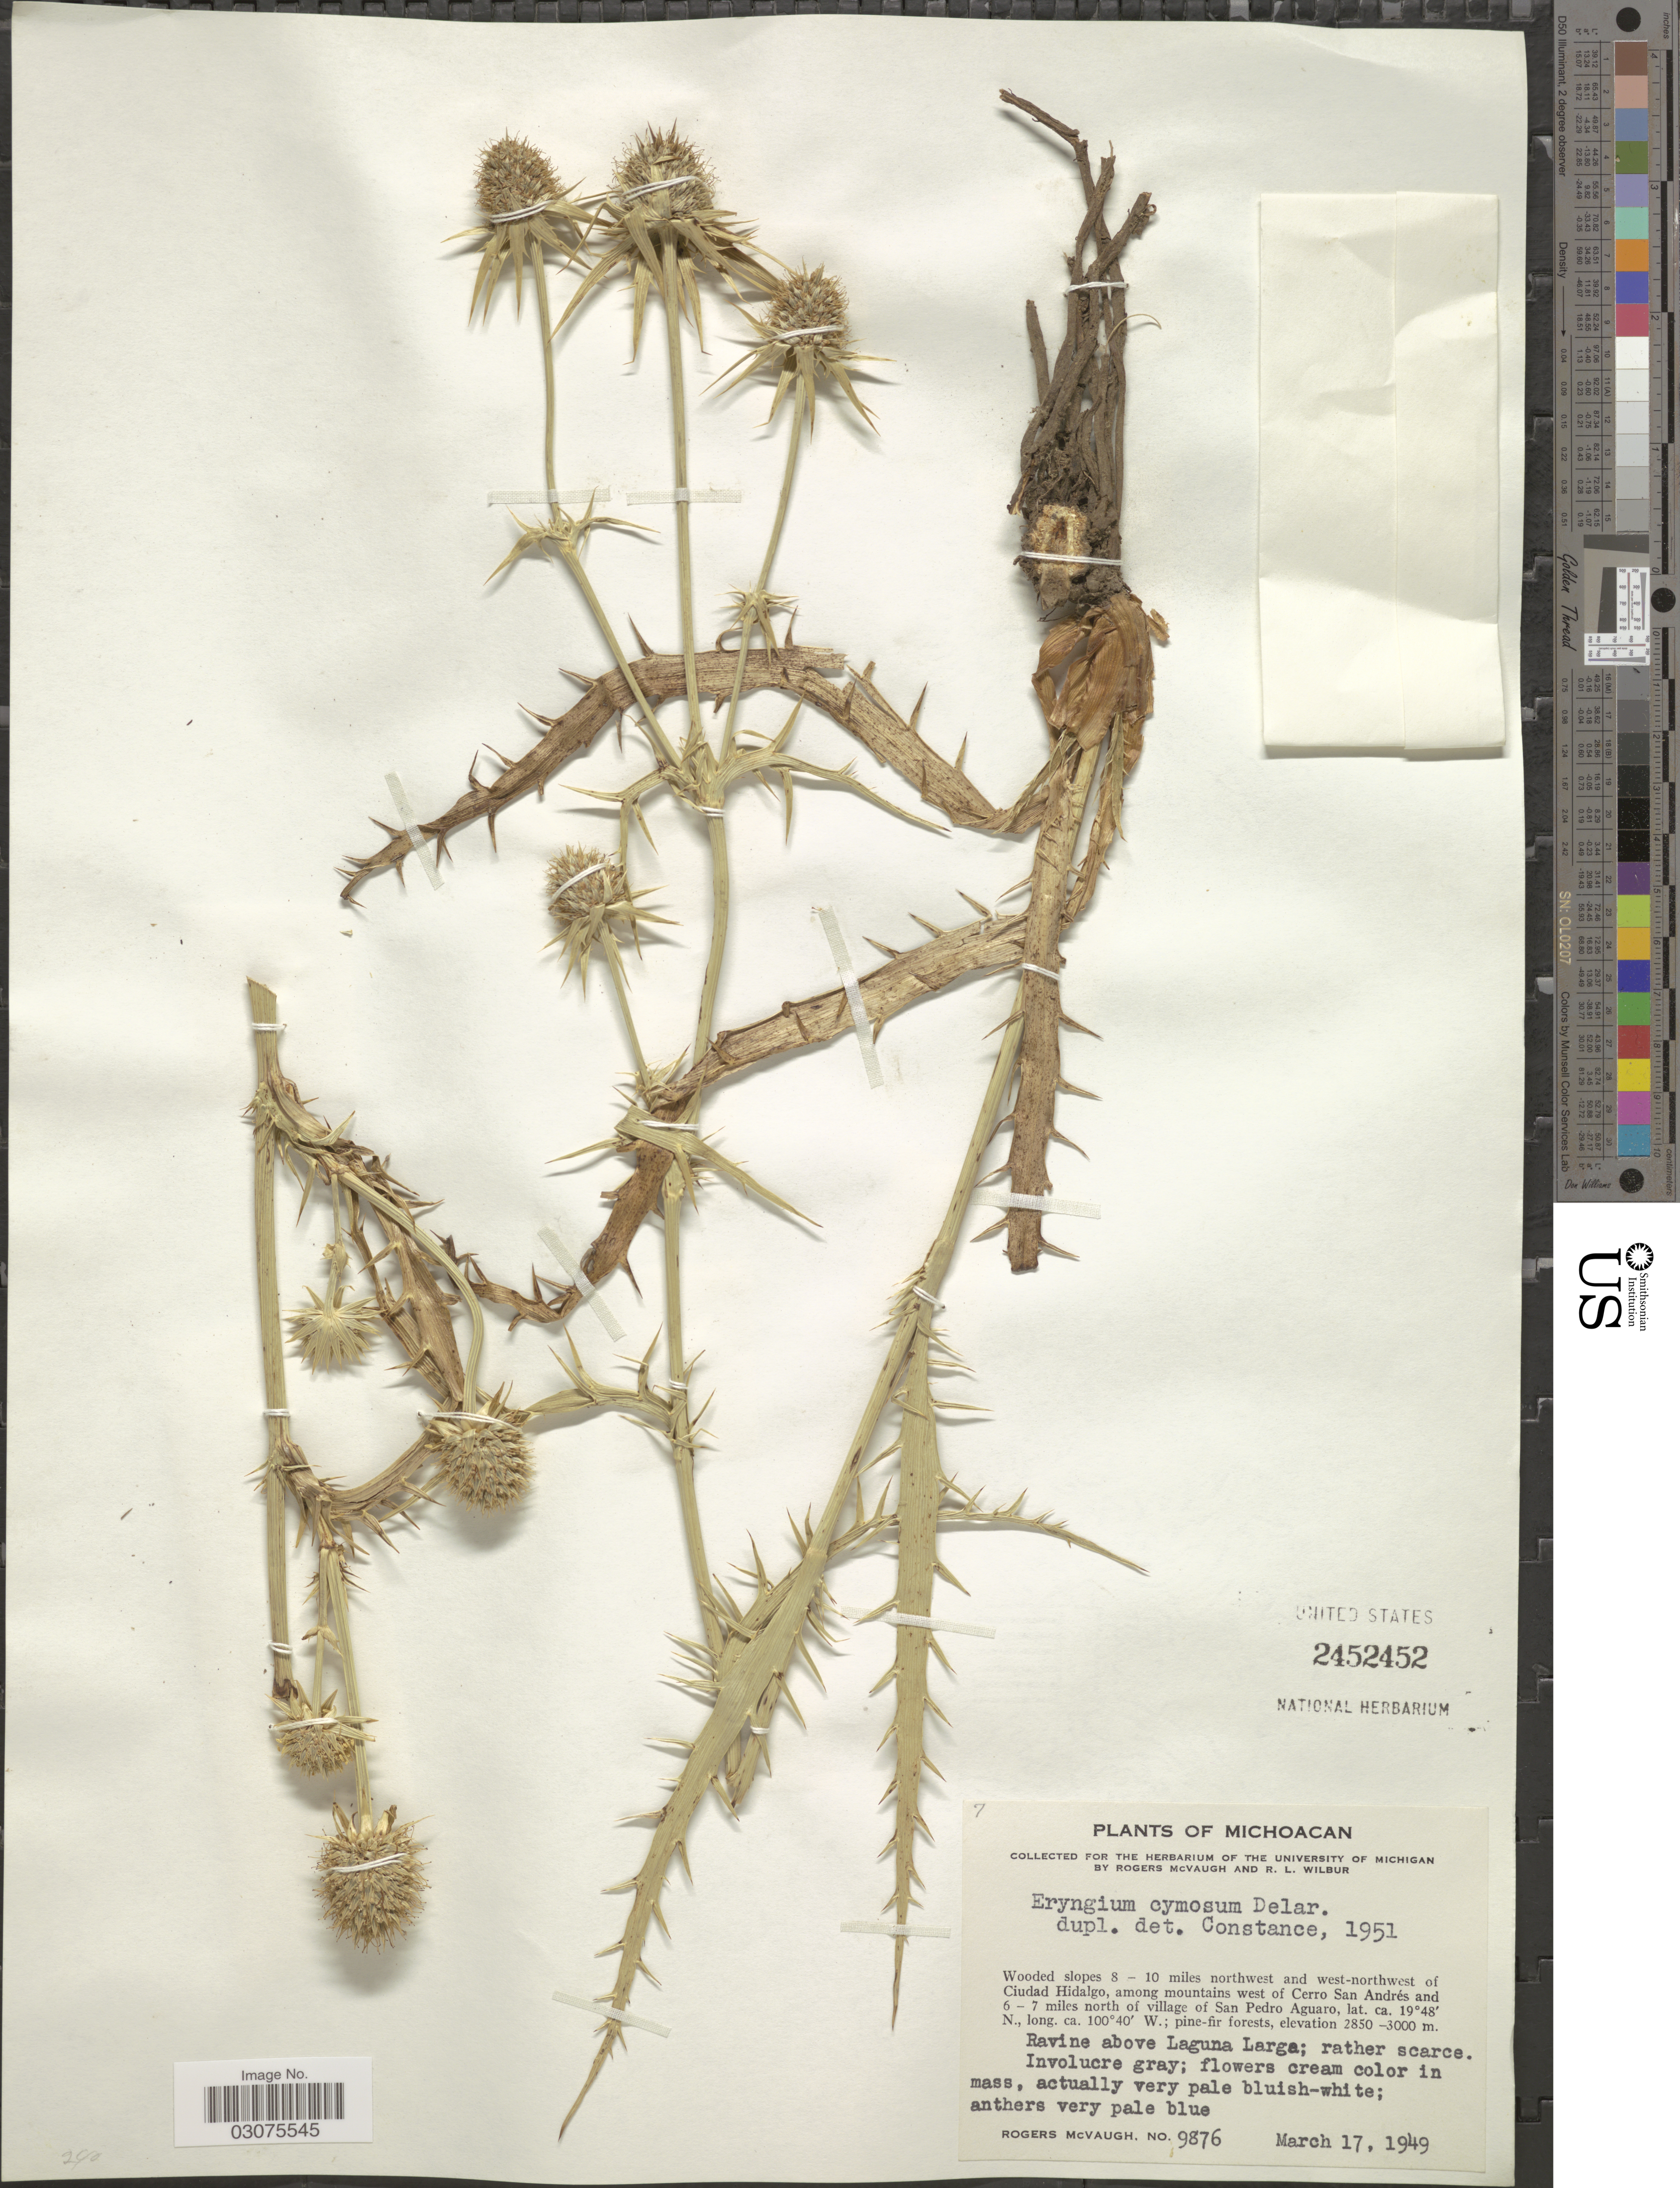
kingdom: Plantae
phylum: Tracheophyta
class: Magnoliopsida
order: Apiales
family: Apiaceae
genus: Eryngium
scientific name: Eryngium cymosum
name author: F. Delaroche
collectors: R. McVaugh & R. L. Wilbur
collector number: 9876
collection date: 1949-03-17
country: Mexico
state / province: Michoacán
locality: Wooded slopes 8-10 miles northwest and west-northwest of Ciudad Hidalgo, among mountains west of Cerro San Andrés and 6-7 miles north of village of San Pedro Aguaro.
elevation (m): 2850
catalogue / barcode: US 2452452